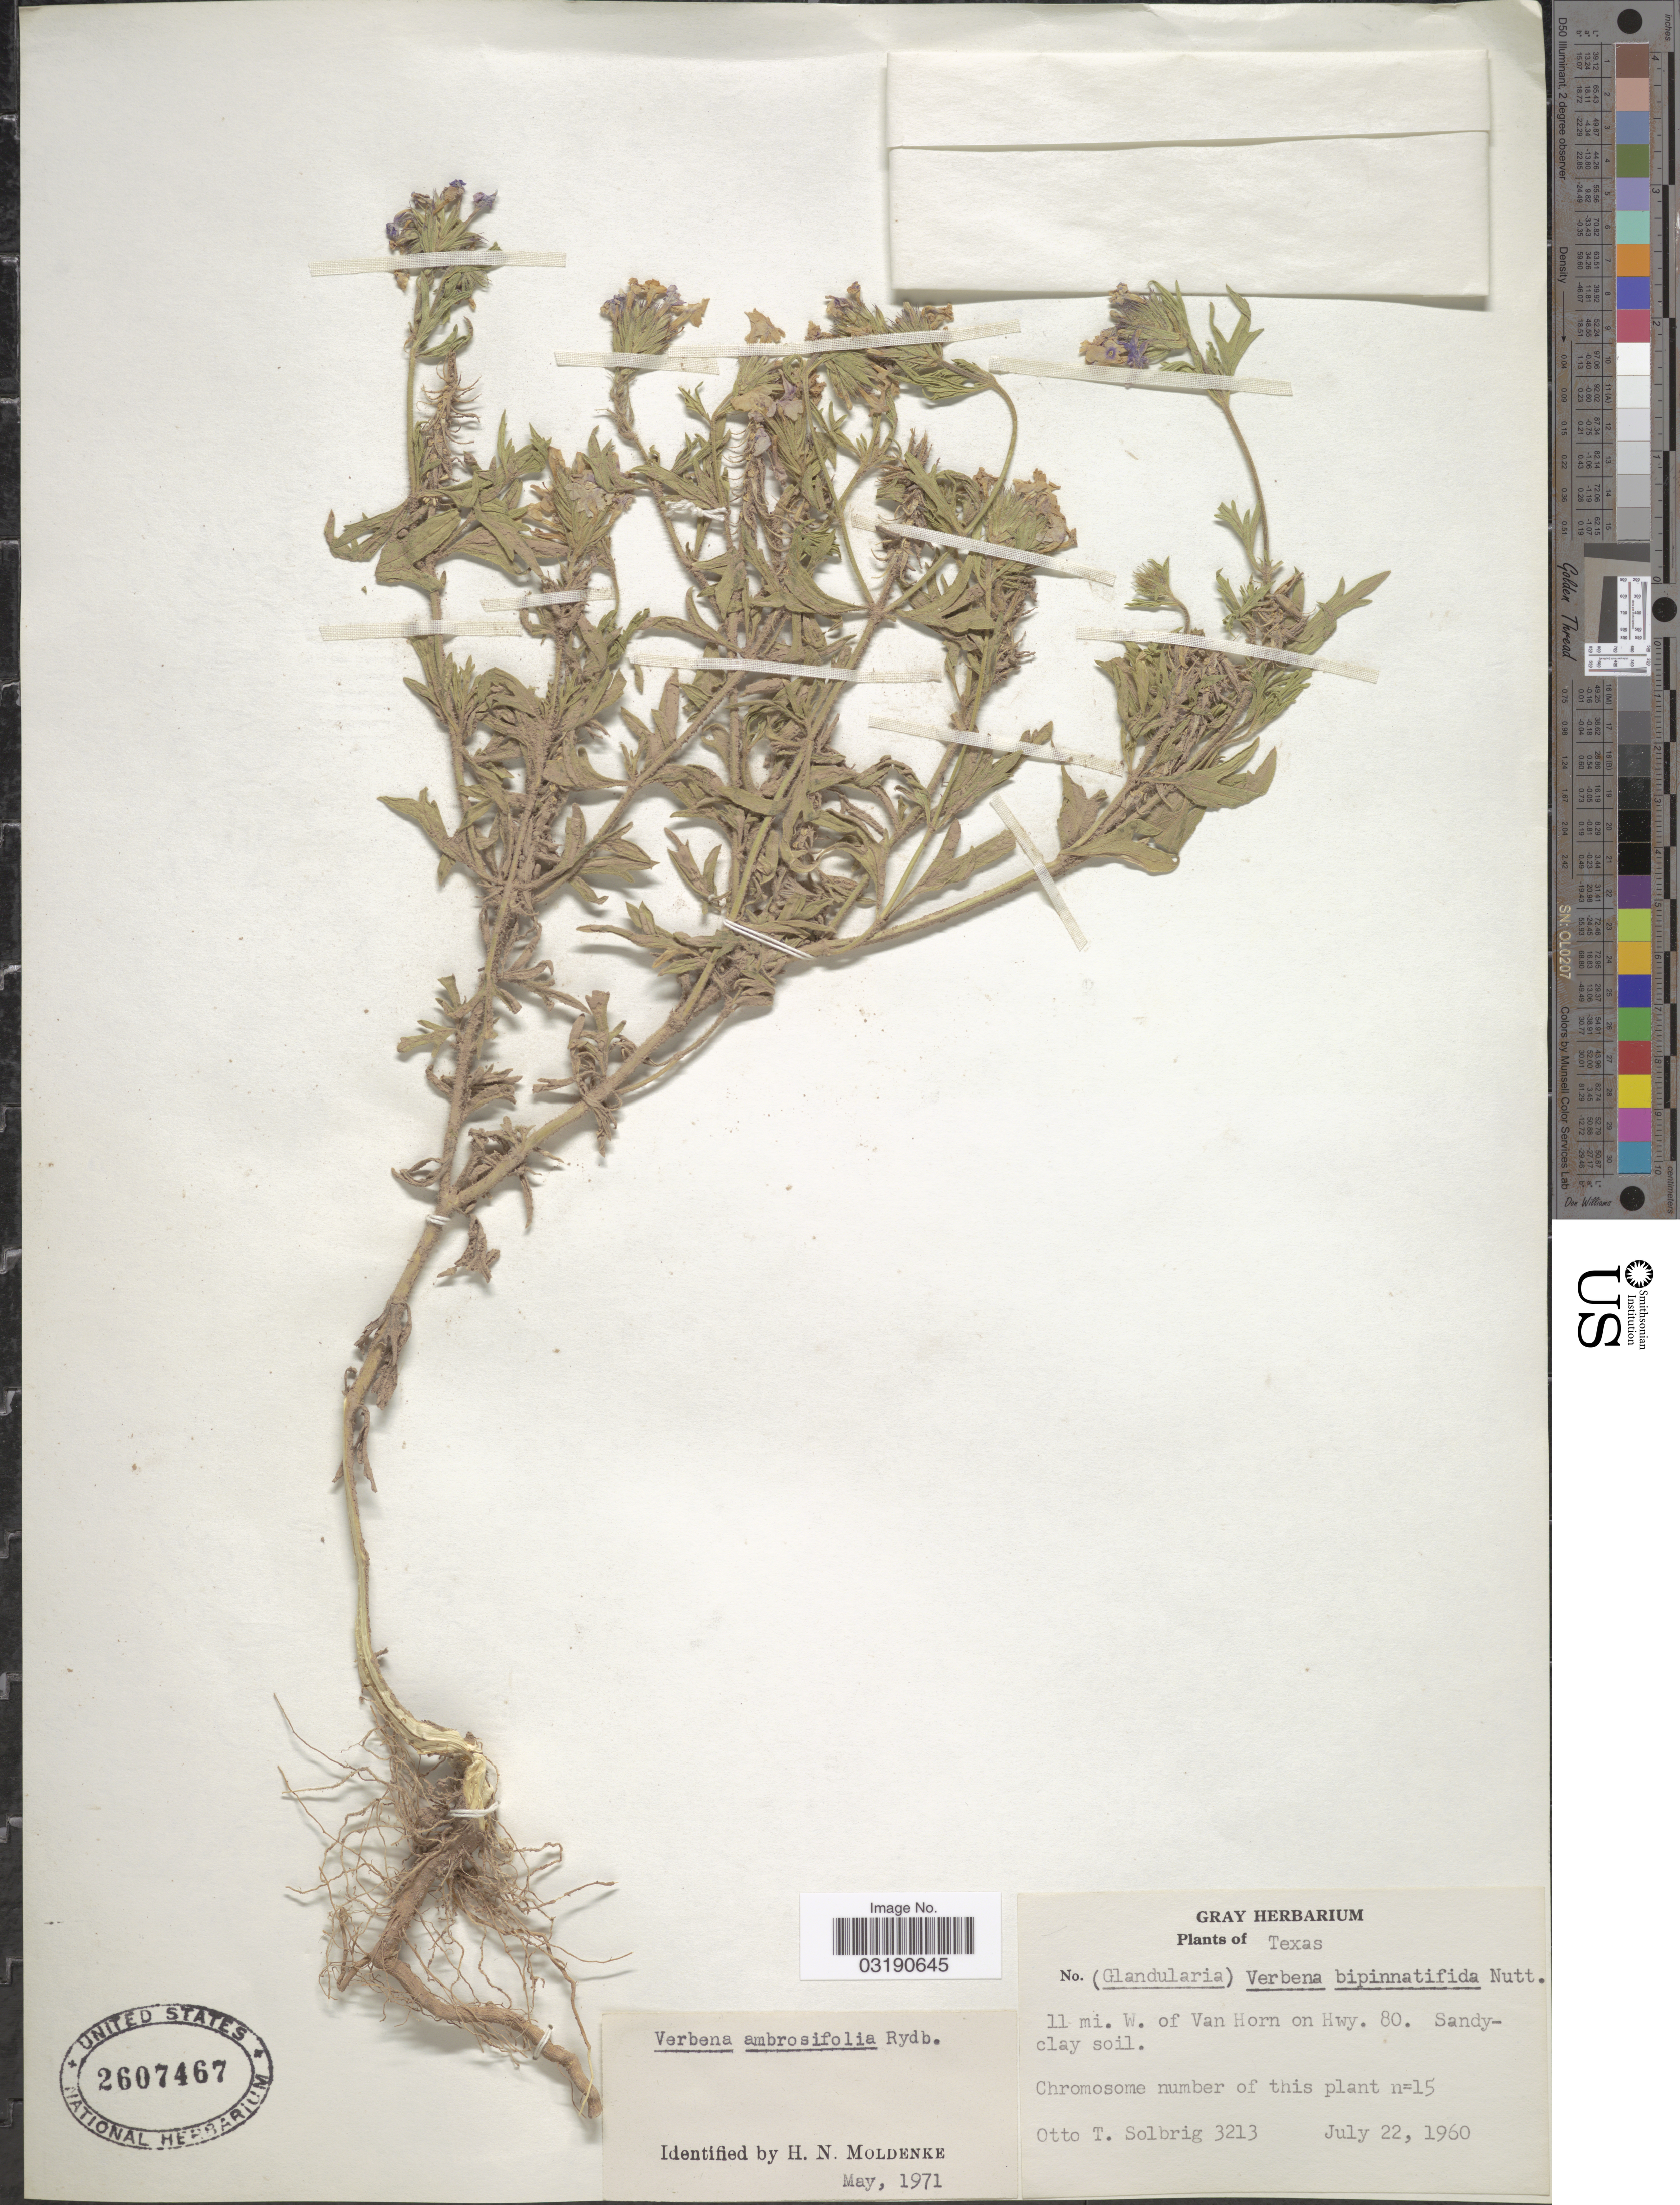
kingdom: Plantae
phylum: Tracheophyta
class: Magnoliopsida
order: Lamiales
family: Verbenaceae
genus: Verbena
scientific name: Verbena ambrosiifolia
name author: Rydb. ex Small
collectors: O. T. Solbrig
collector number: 3213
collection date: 1960-07-22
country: United States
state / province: Texas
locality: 11 mi. W. of Van Horn on Hwy. 80.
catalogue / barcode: US 2607467